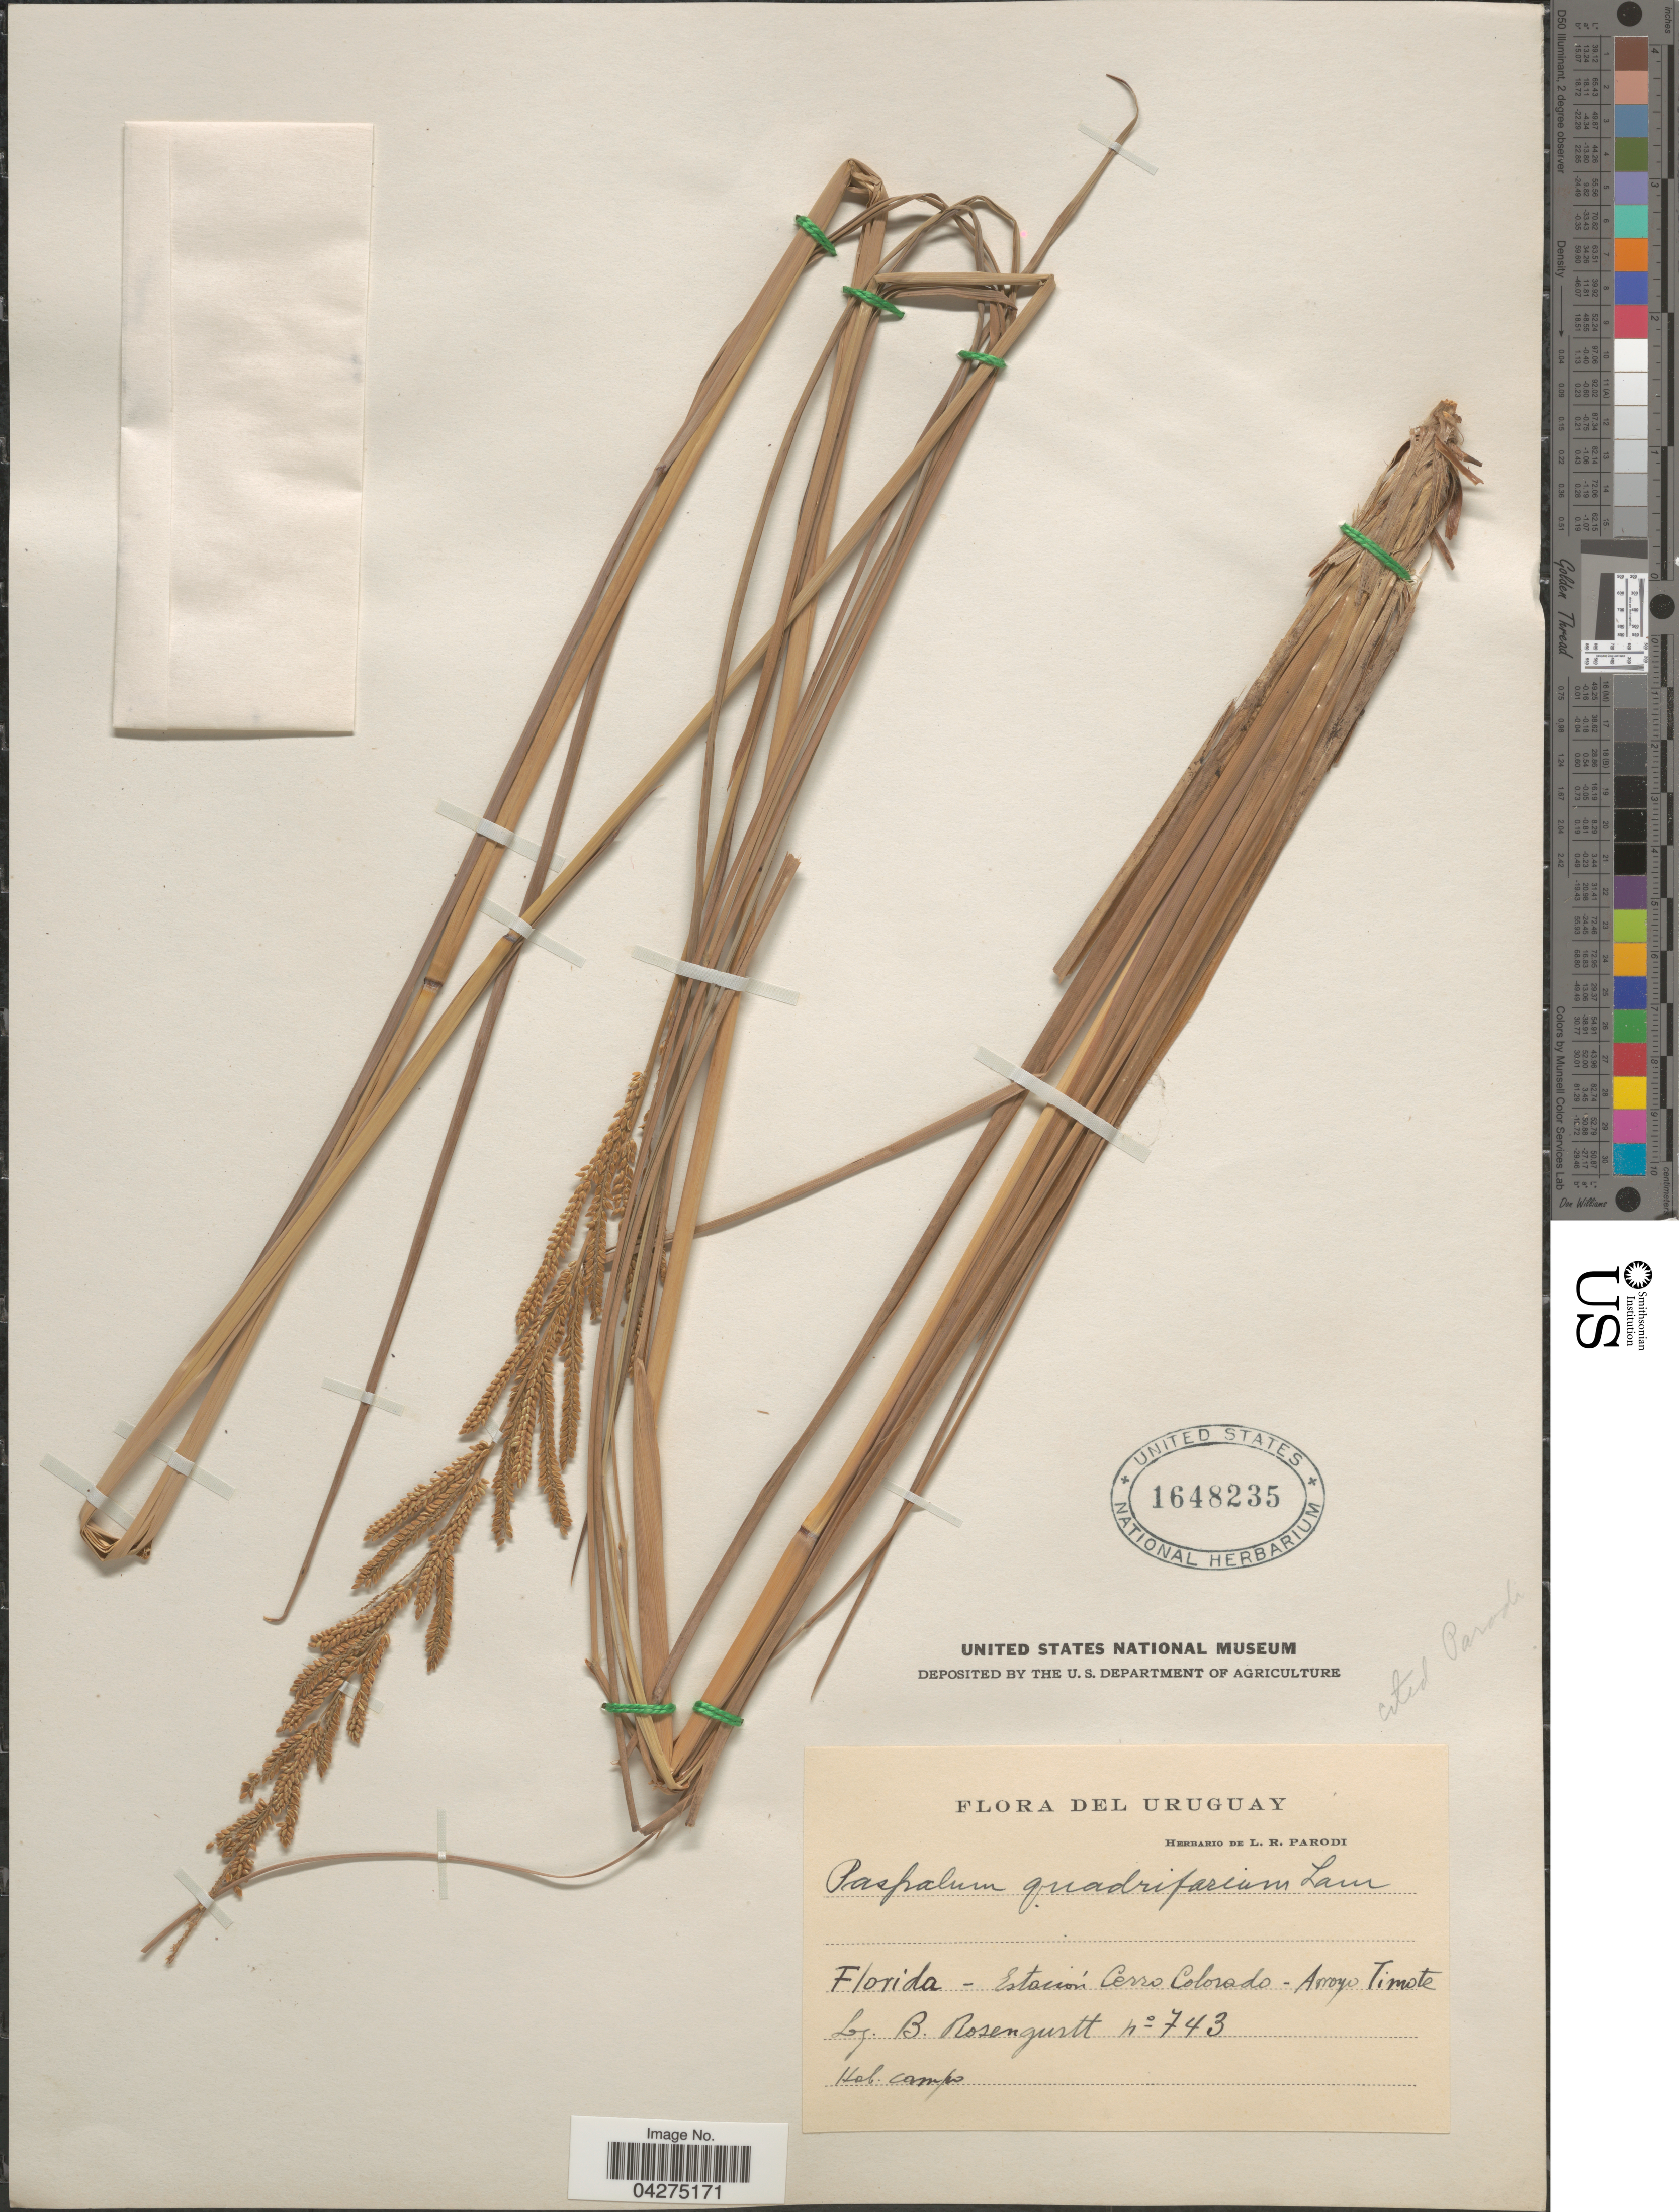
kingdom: Plantae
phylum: Tracheophyta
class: Liliopsida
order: Poales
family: Poaceae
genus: Paspalum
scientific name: Paspalum quadrifarium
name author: Lam.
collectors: B. Rosengurtt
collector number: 743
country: Uruguay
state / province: Florida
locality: Estación Cerro Colorado - Arroyo Timote.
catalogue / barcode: US 1648235